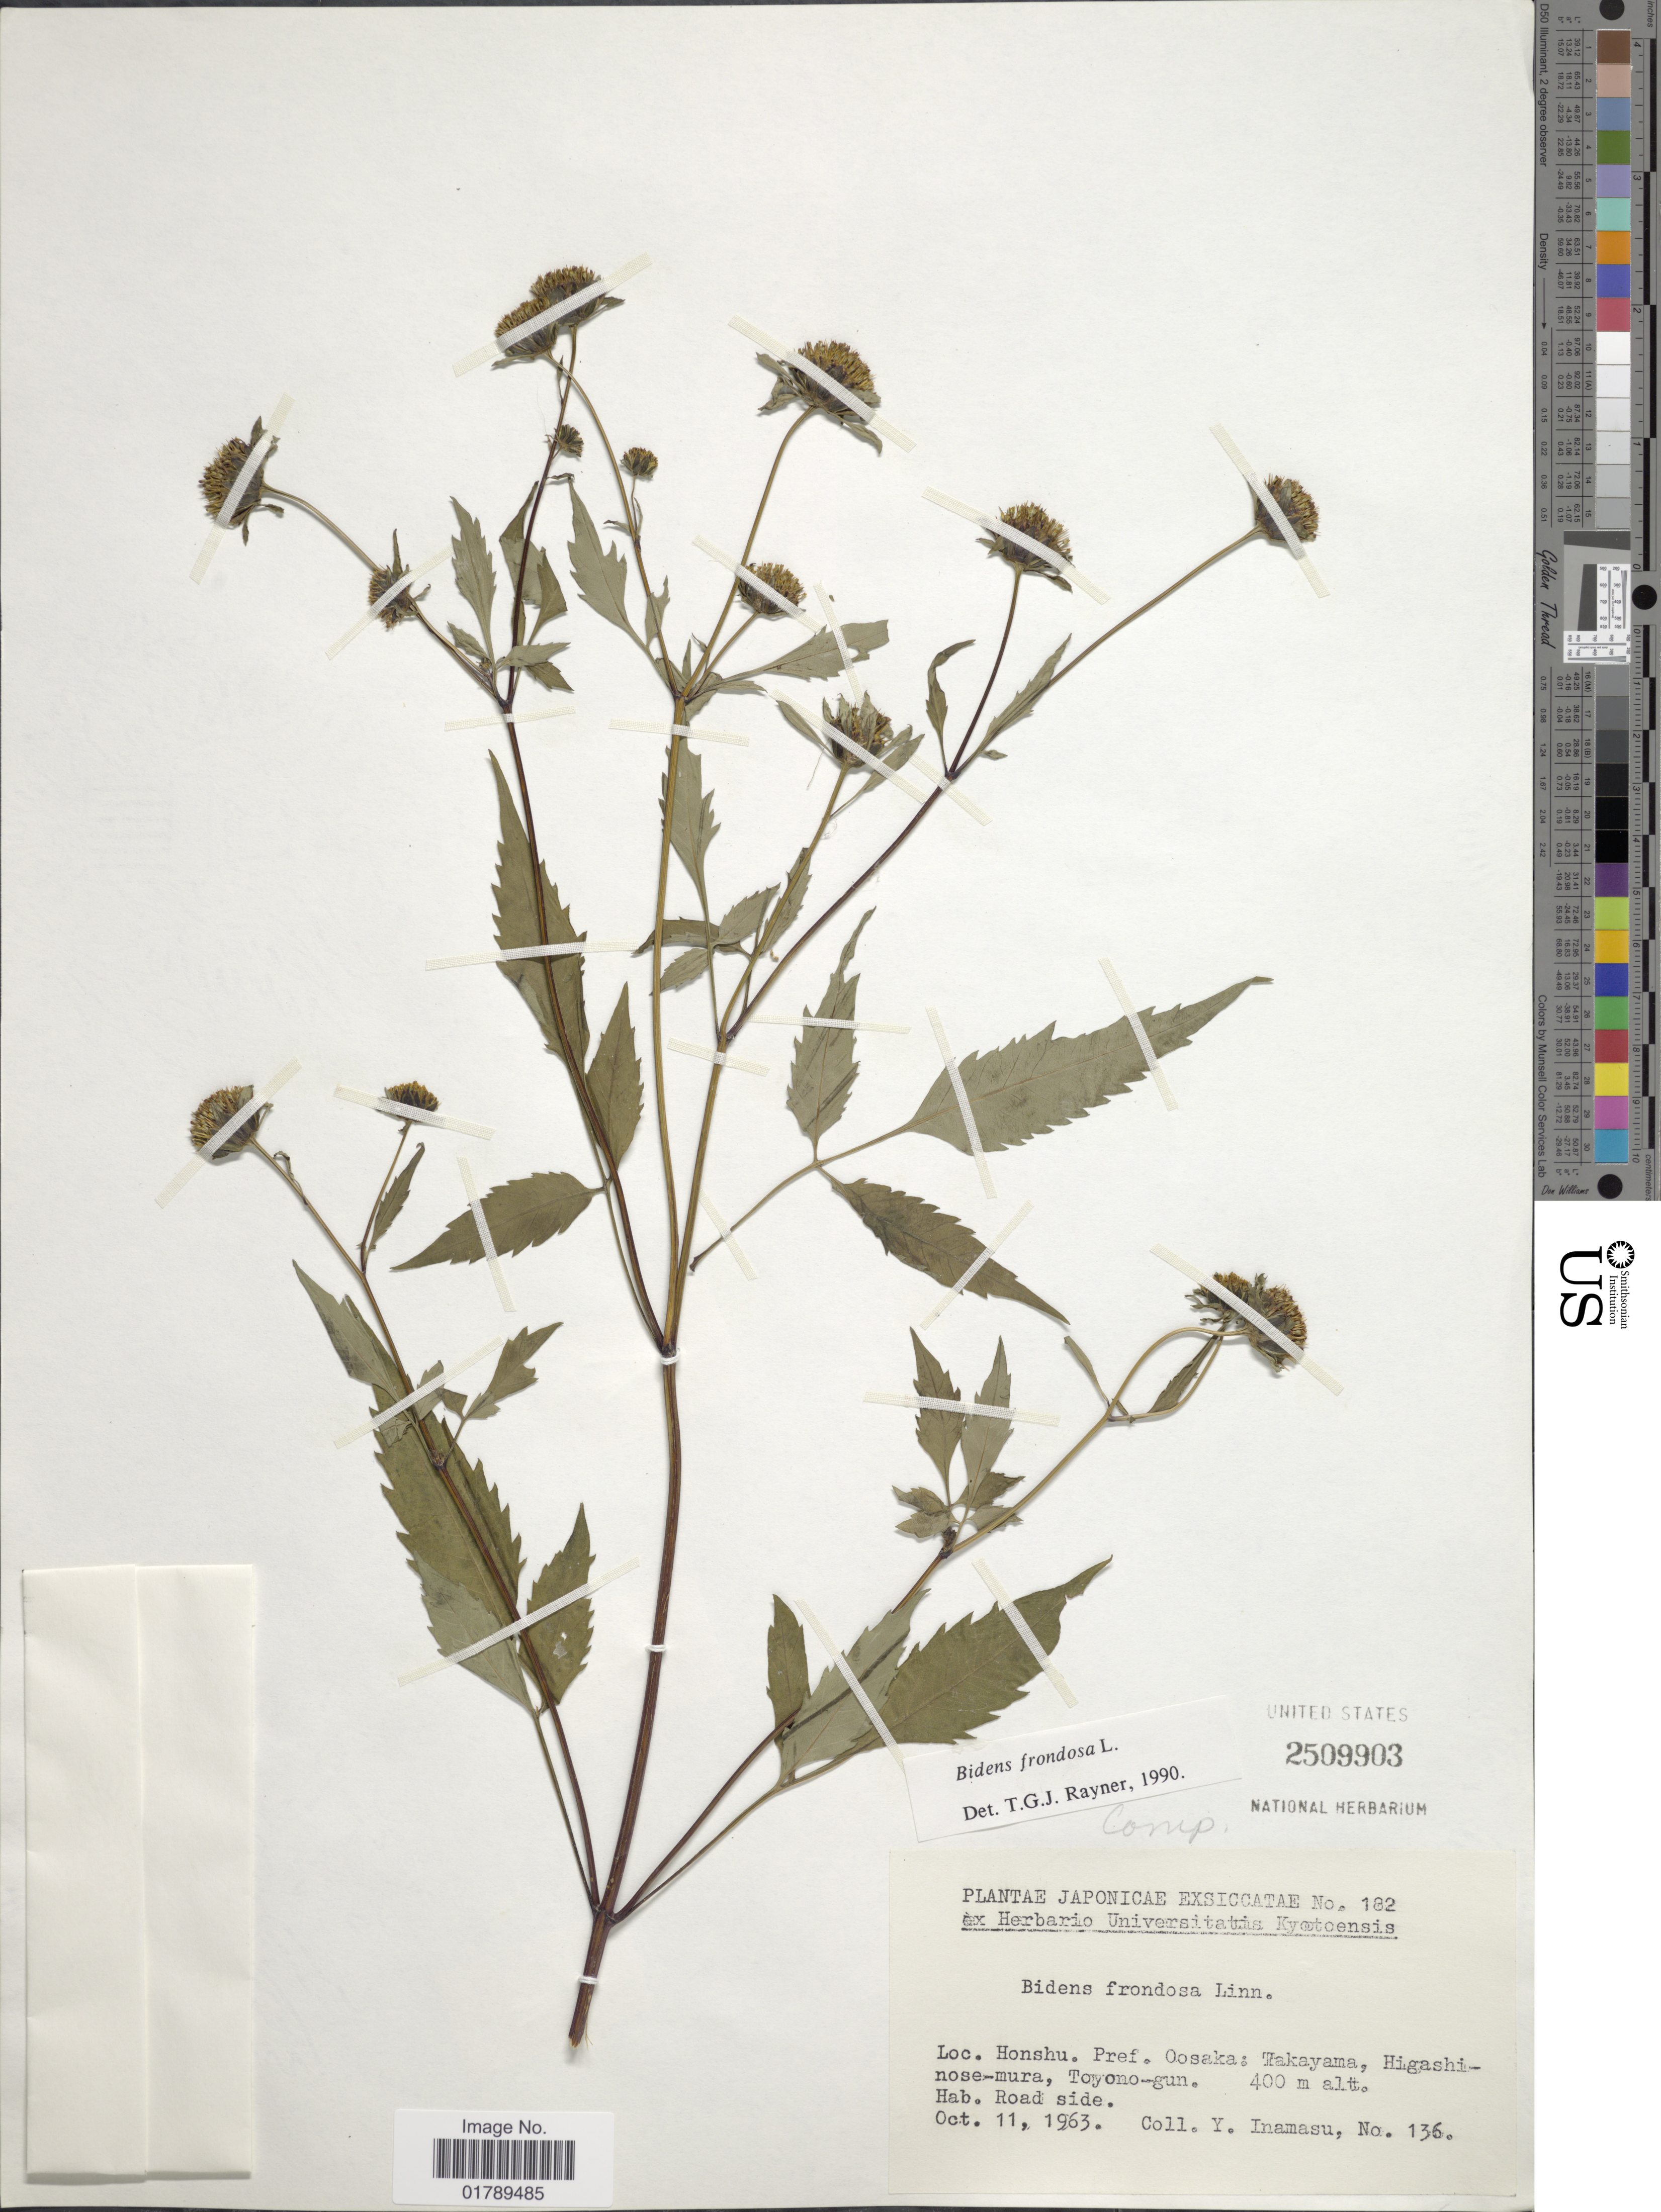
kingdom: Plantae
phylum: Tracheophyta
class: Magnoliopsida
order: Asterales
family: Asteraceae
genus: Bidens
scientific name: Bidens frondosa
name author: L.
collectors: Y. Inamasu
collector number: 136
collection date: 1963-10-11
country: Japan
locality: Honshu. Pref. Oosaka: Takayama, Higashinose-mura, Toyono-gun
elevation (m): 400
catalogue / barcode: US 2509903